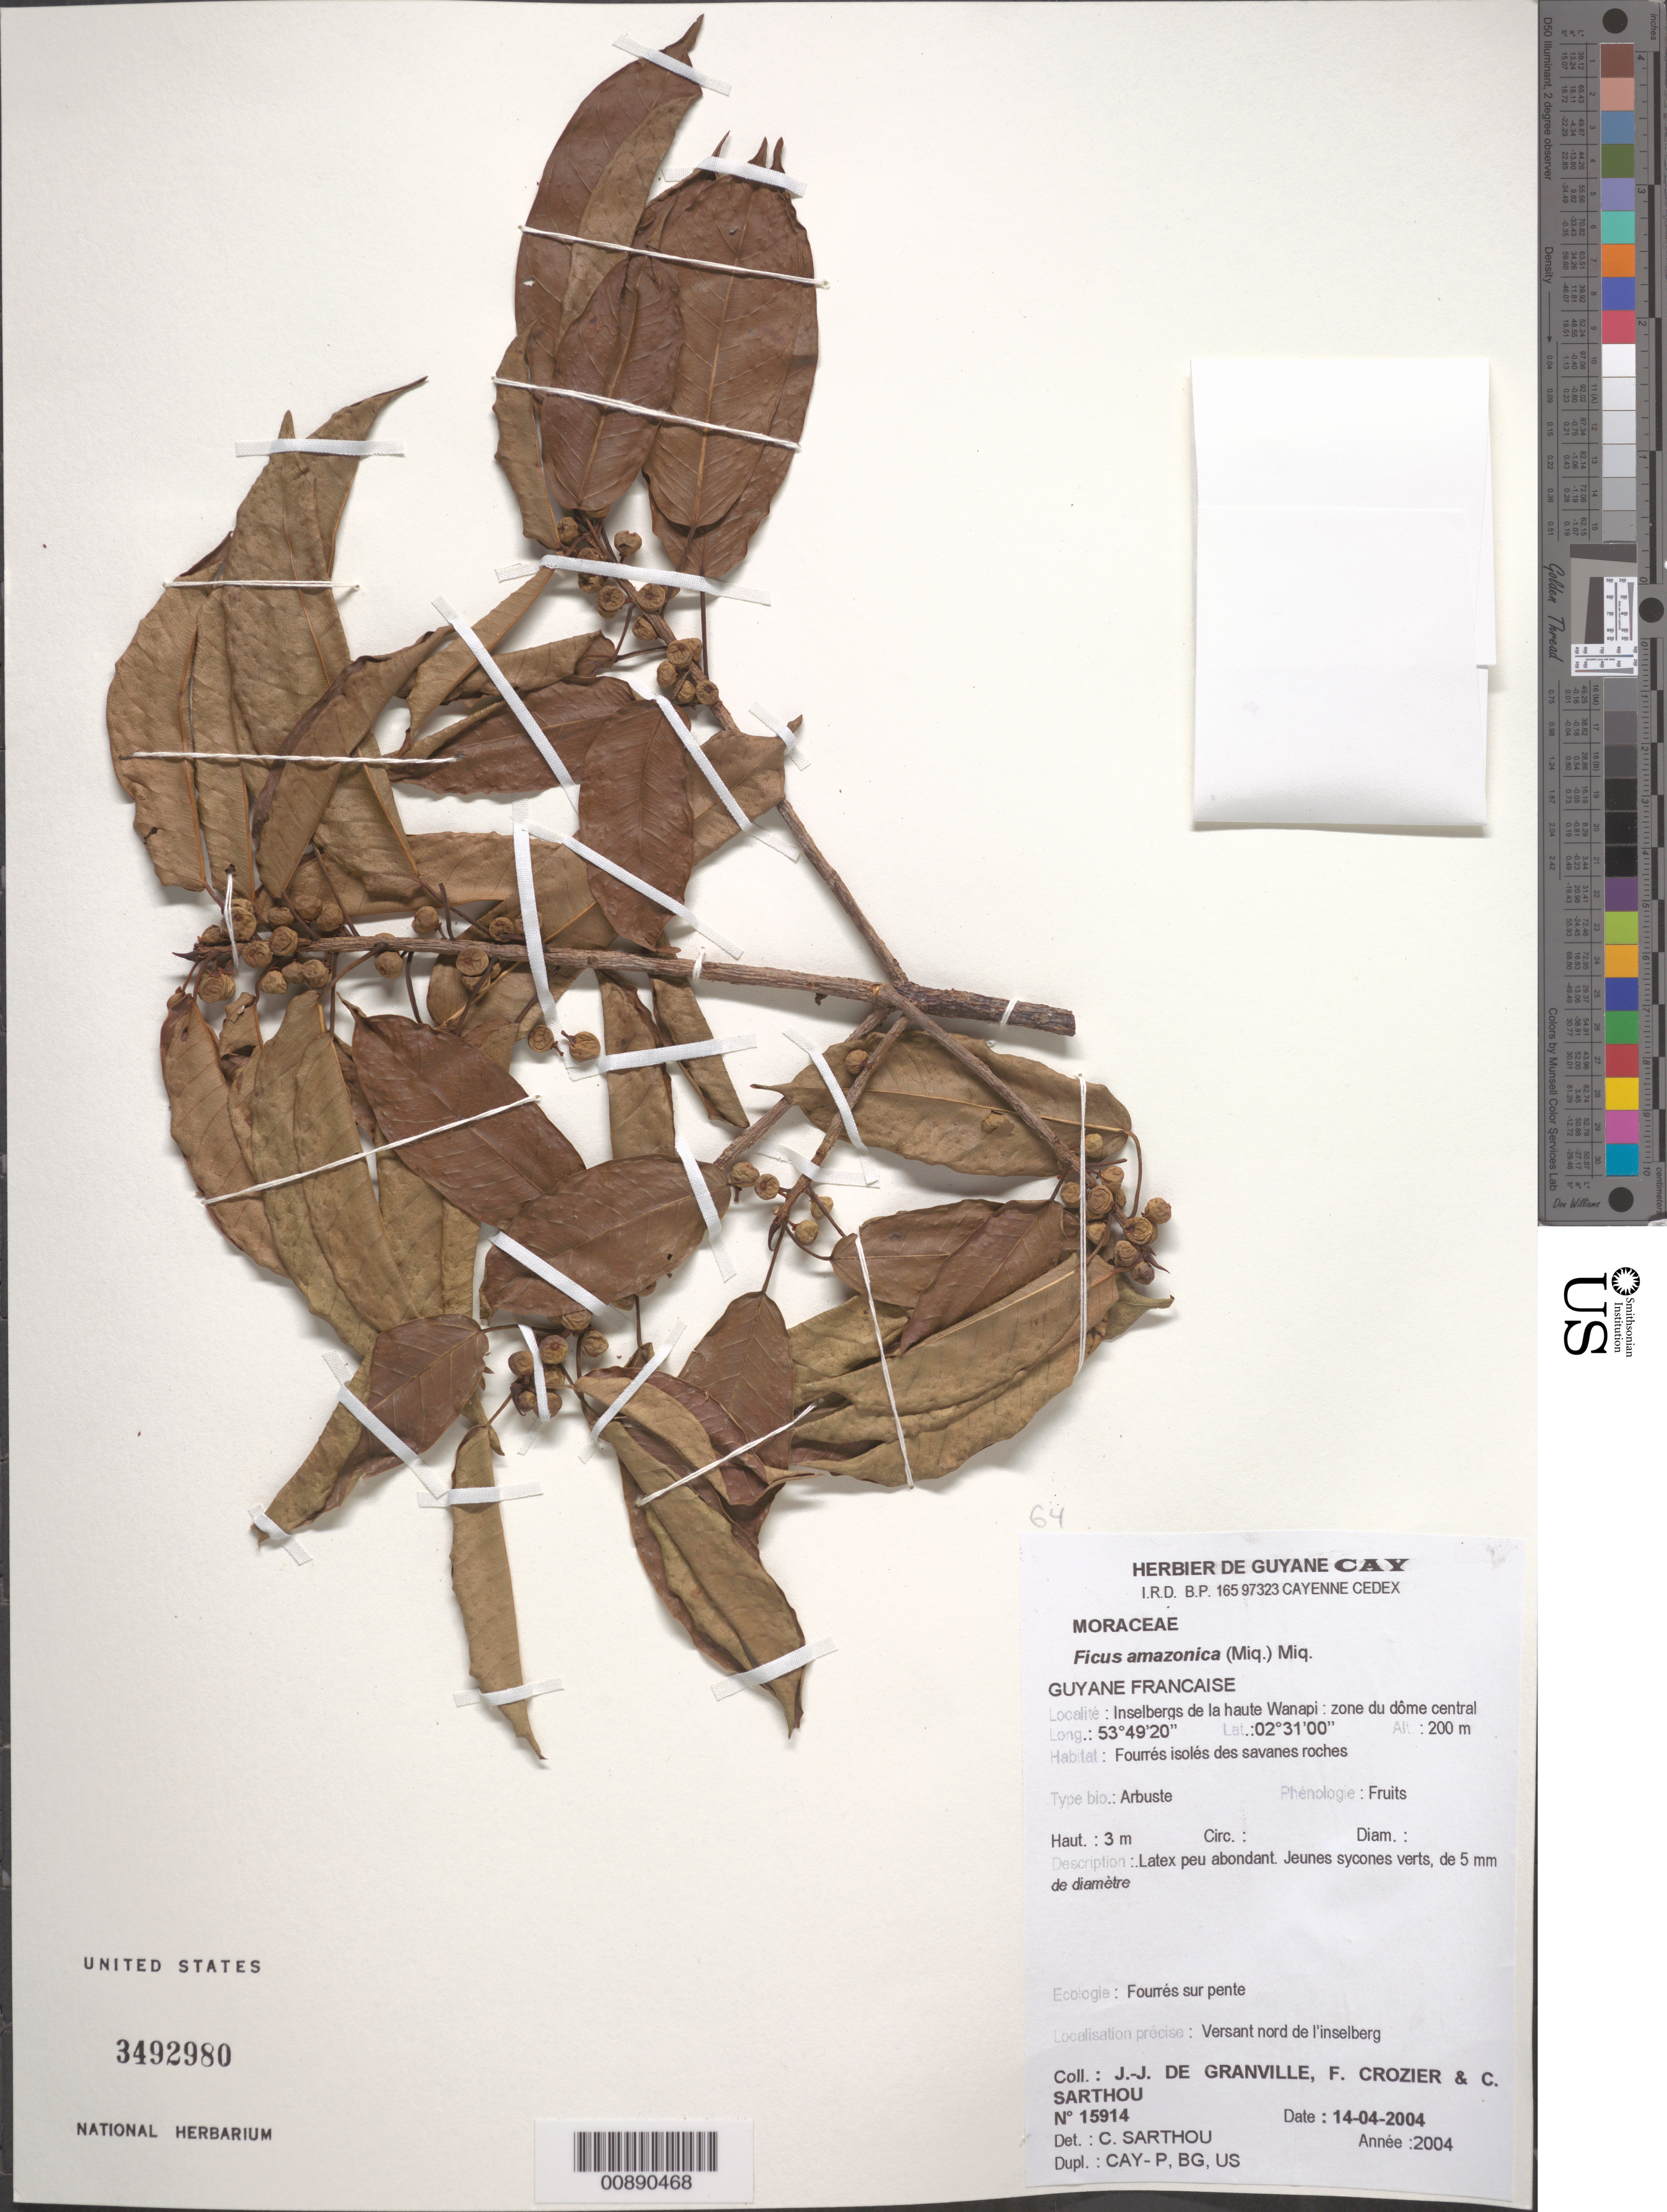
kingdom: Plantae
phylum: Tracheophyta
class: Magnoliopsida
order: Rosales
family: Moraceae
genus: Ficus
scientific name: Ficus amazonica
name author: (Miq.) Miq.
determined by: Sarthou, C.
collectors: J.-J. de Granville, F. Crozier & C. Sarthou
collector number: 15914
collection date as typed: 14-Apr-04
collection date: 2004-04-14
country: French Guiana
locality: Inselbergs de la haute Wanapi, versant nord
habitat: Fourrés isolés des savanes roches; fourrés sur pente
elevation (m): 200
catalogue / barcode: US 3492980